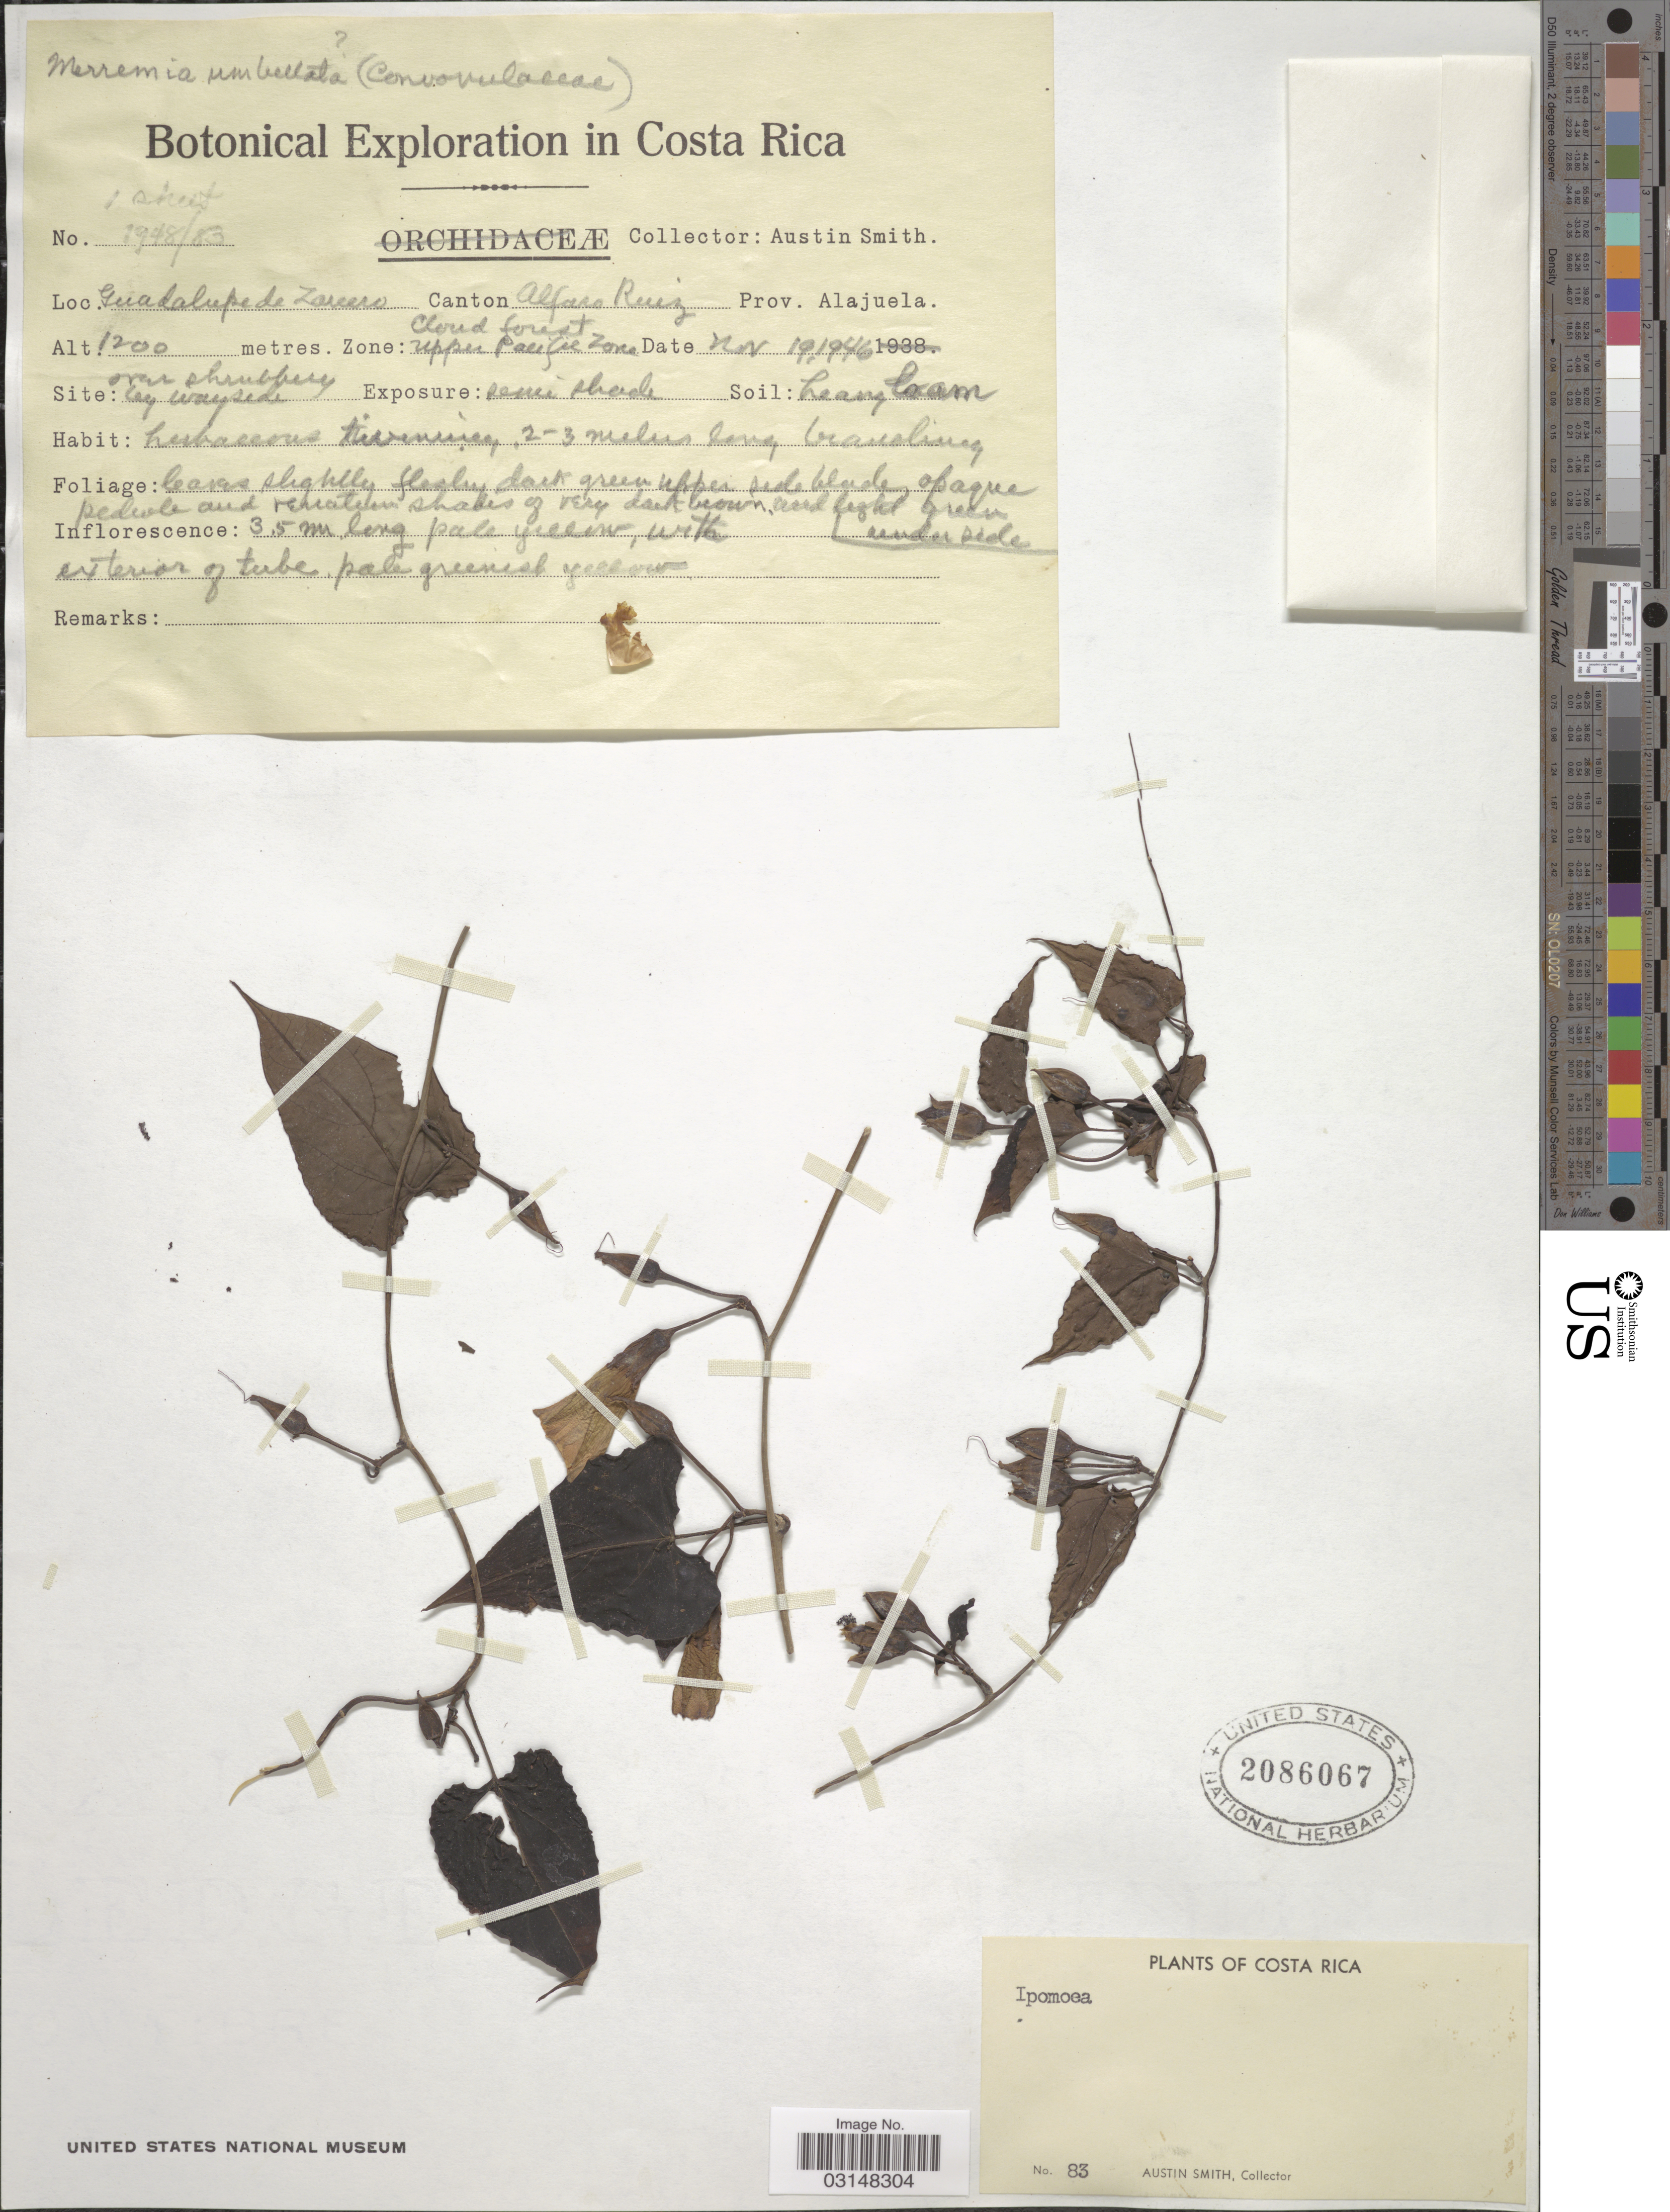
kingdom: Plantae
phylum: Tracheophyta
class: Magnoliopsida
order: Solanales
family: Convolvulaceae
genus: Operculina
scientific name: Operculina sp.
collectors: Aust P. Smith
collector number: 1948/83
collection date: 1946-11-19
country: Costa Rica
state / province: Alajuela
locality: Guadalupe de Zarcero, Canton Alfaro Ruiz.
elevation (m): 1200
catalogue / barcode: US 2086067